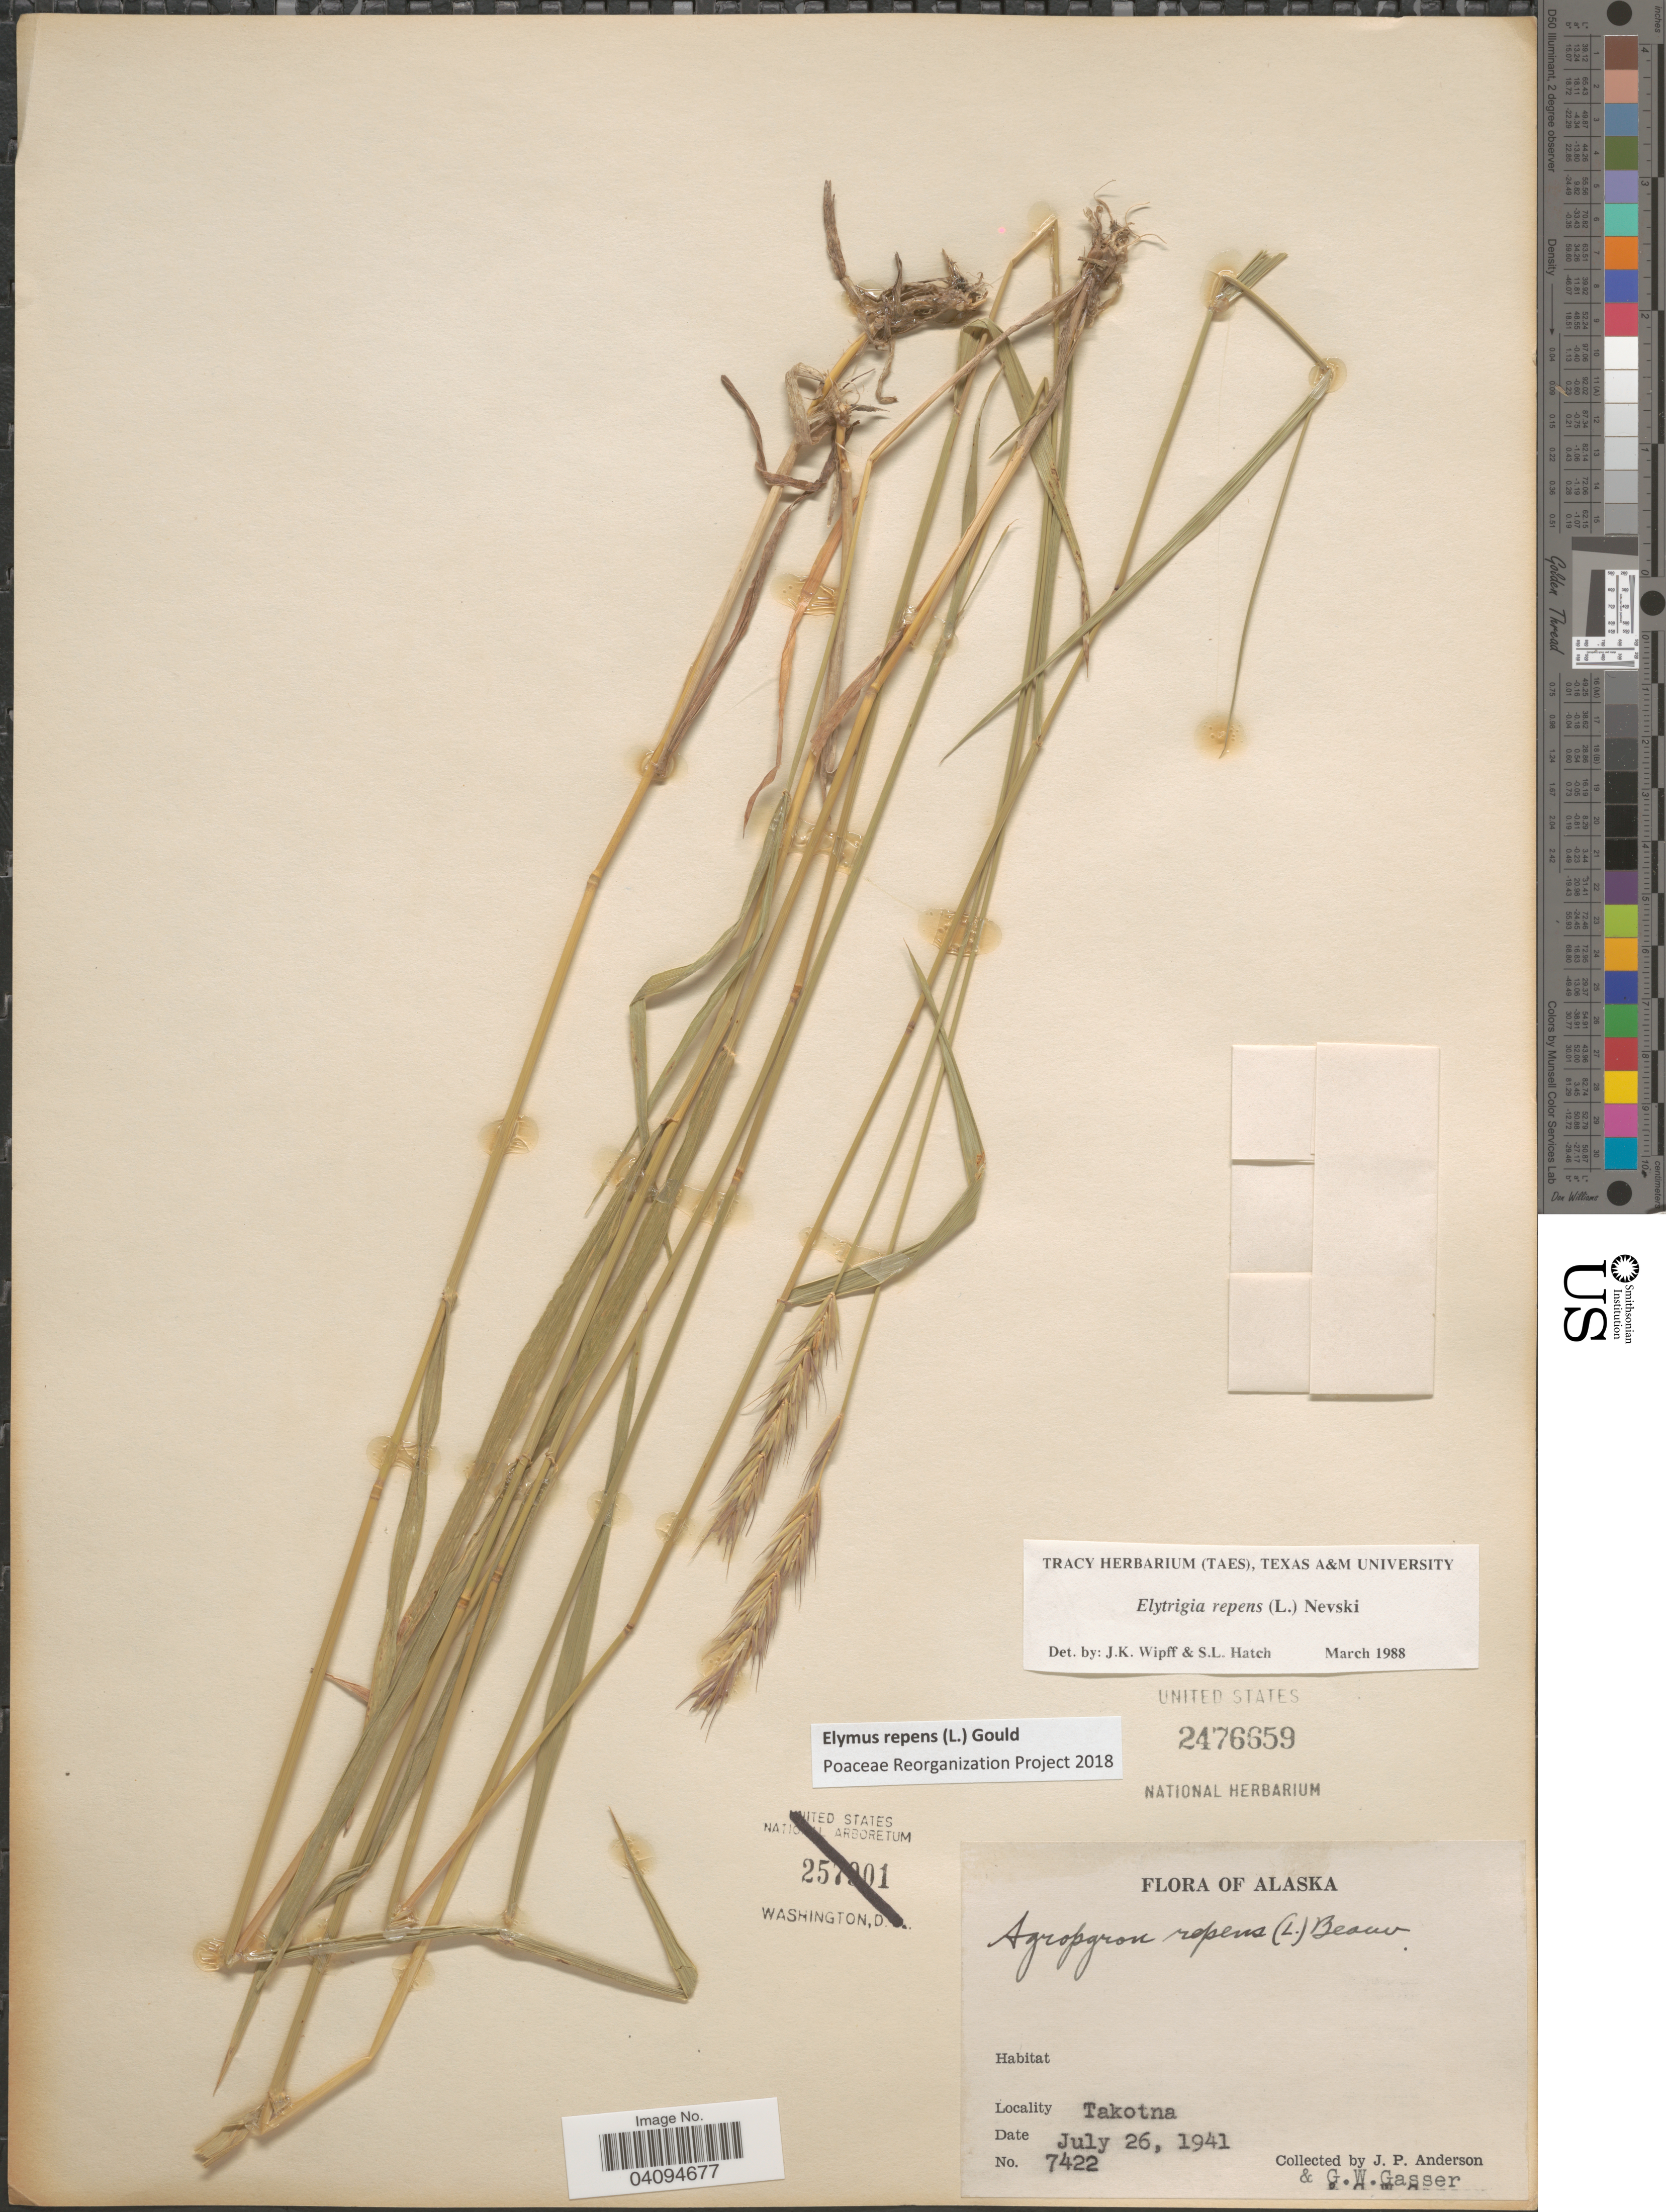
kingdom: Plantae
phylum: Tracheophyta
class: Liliopsida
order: Poales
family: Poaceae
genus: Elymus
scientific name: Elymus repens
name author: (L.) Gould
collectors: J. P. Anderson & G. Gasser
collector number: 7422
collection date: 1941-07-26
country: United States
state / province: Alaska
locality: Takotna.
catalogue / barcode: US 2476659